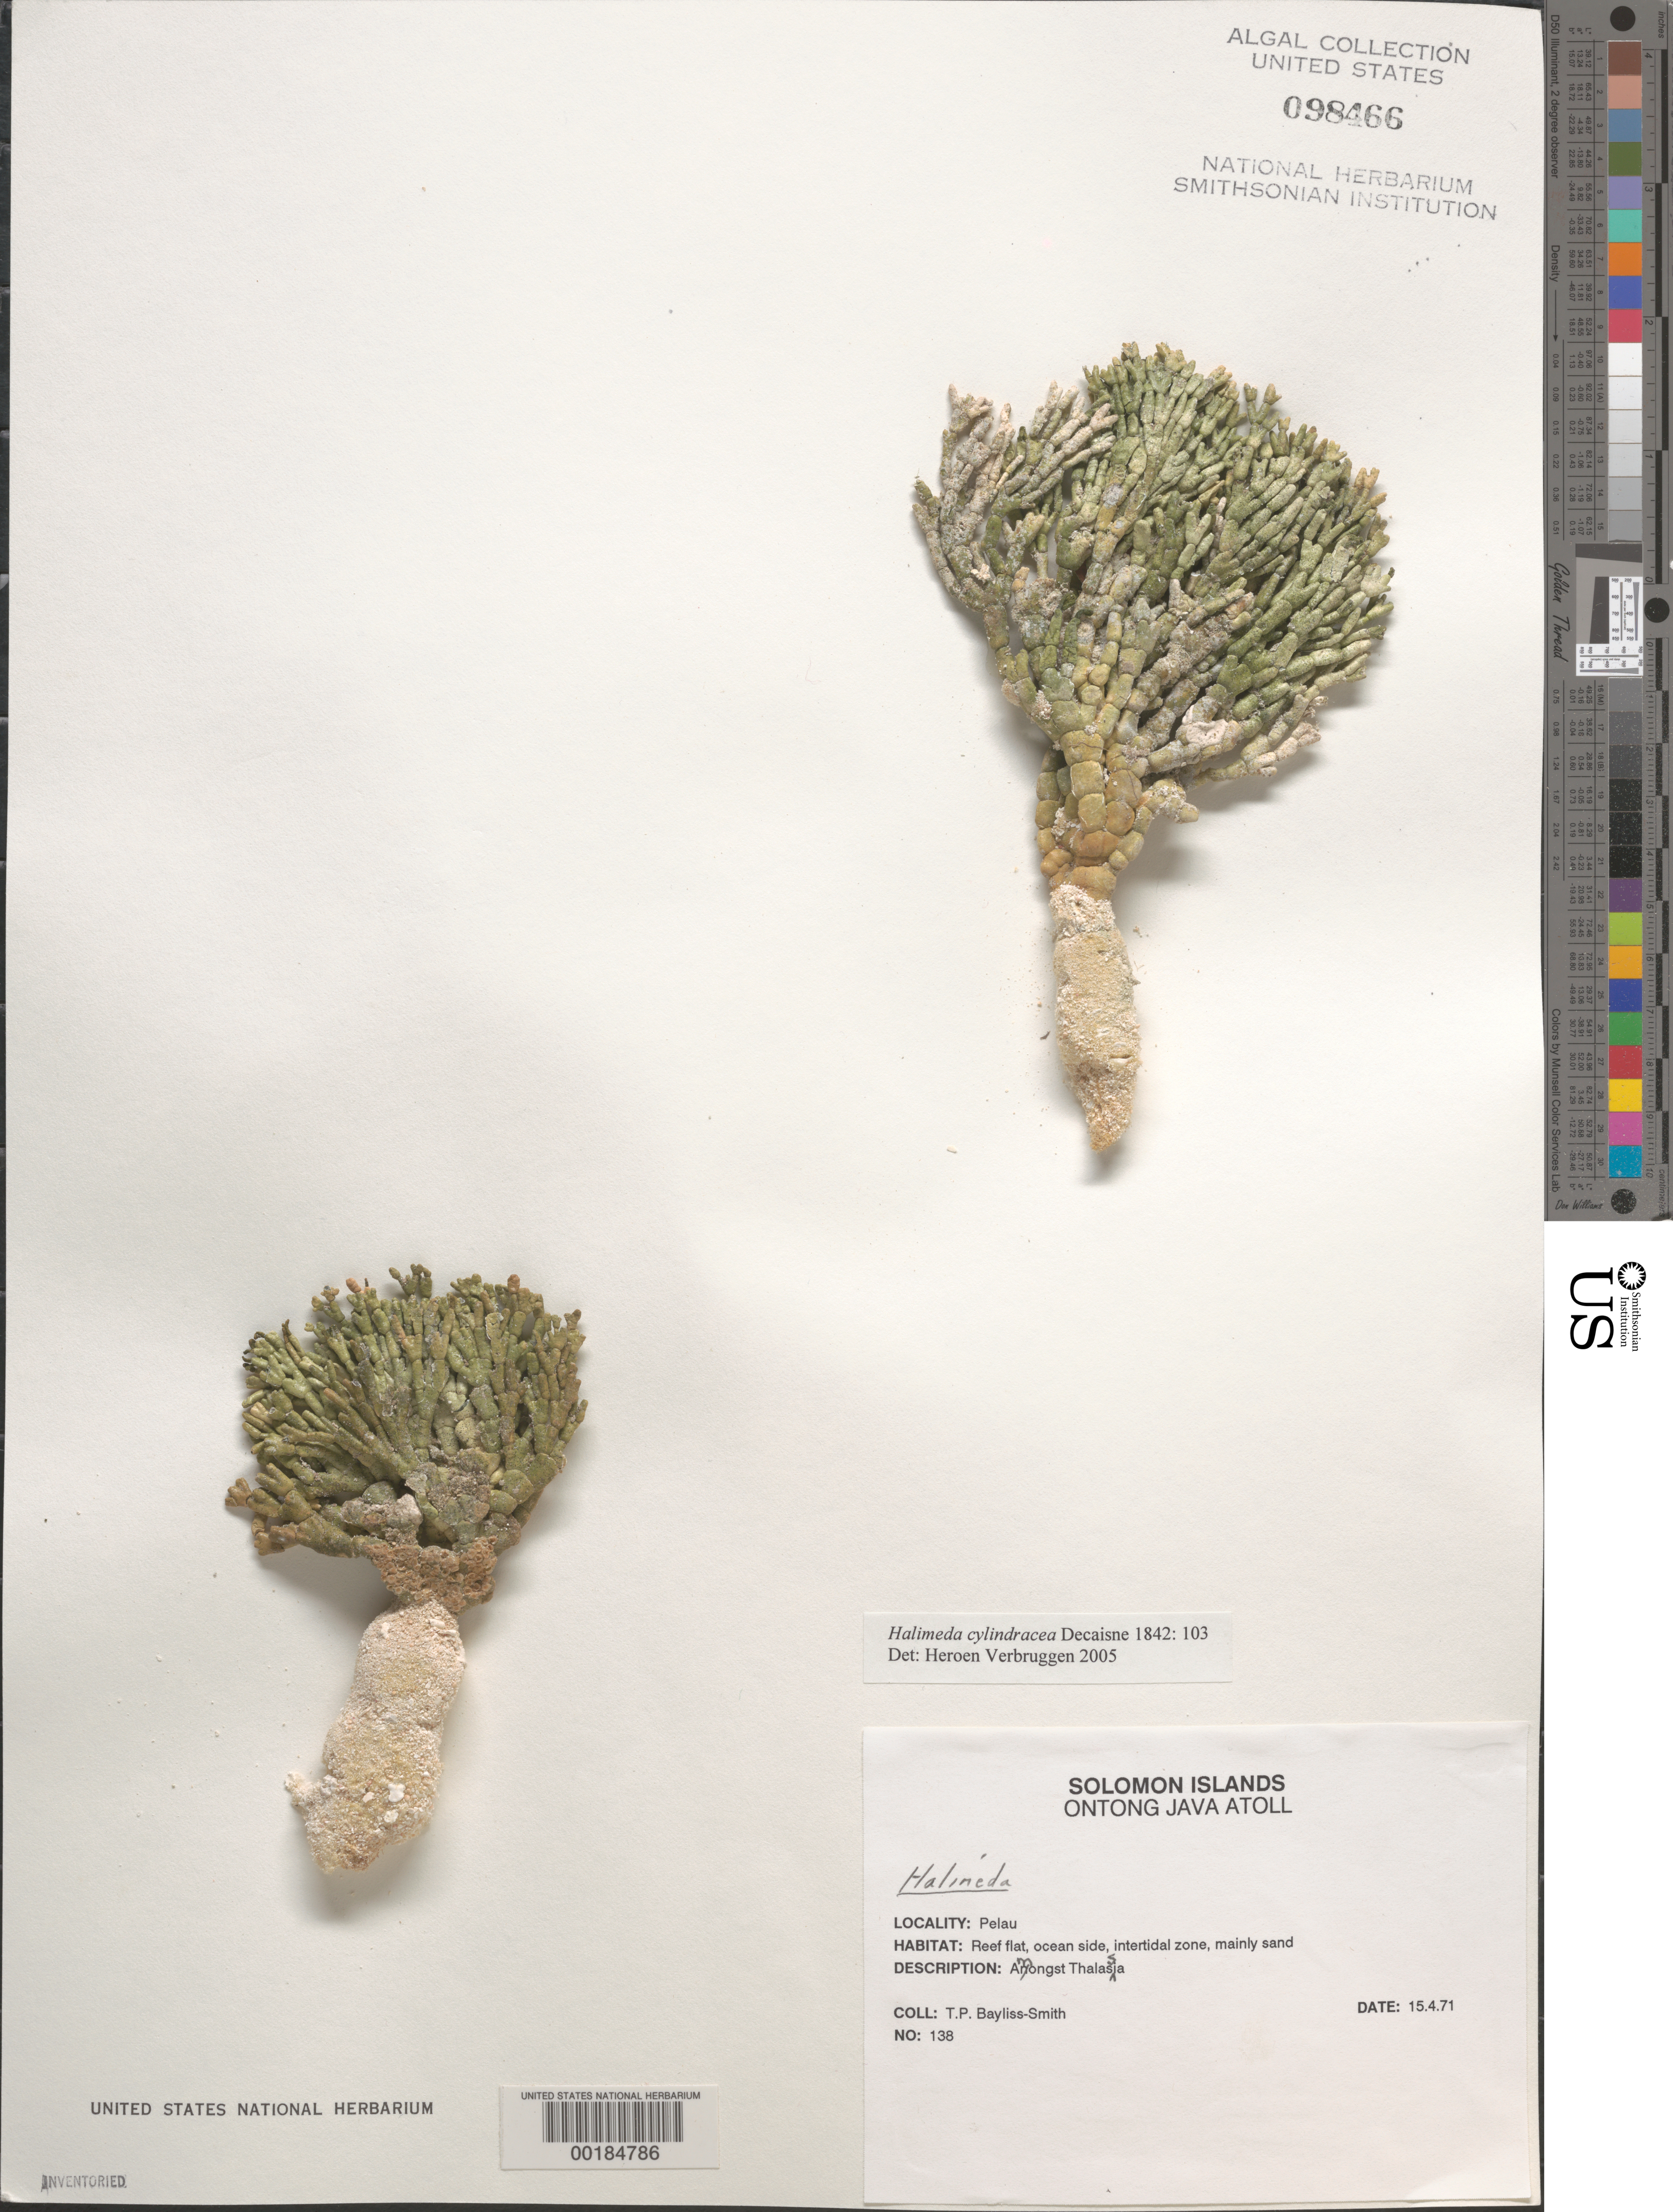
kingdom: Plantae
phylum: Chlorophyta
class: Ulvophyceae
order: Bryopsidales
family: Halimedaceae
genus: Halimeda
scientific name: Halimeda cylindracea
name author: Decne.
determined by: Verbruggen, H.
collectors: T. P. Bayliss-Smith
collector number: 138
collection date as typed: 15 Apr 1971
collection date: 1971-04-15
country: Solomon Islands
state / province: Malaita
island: Ontong Java Atoll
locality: Pelau Islet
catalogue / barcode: US 98466